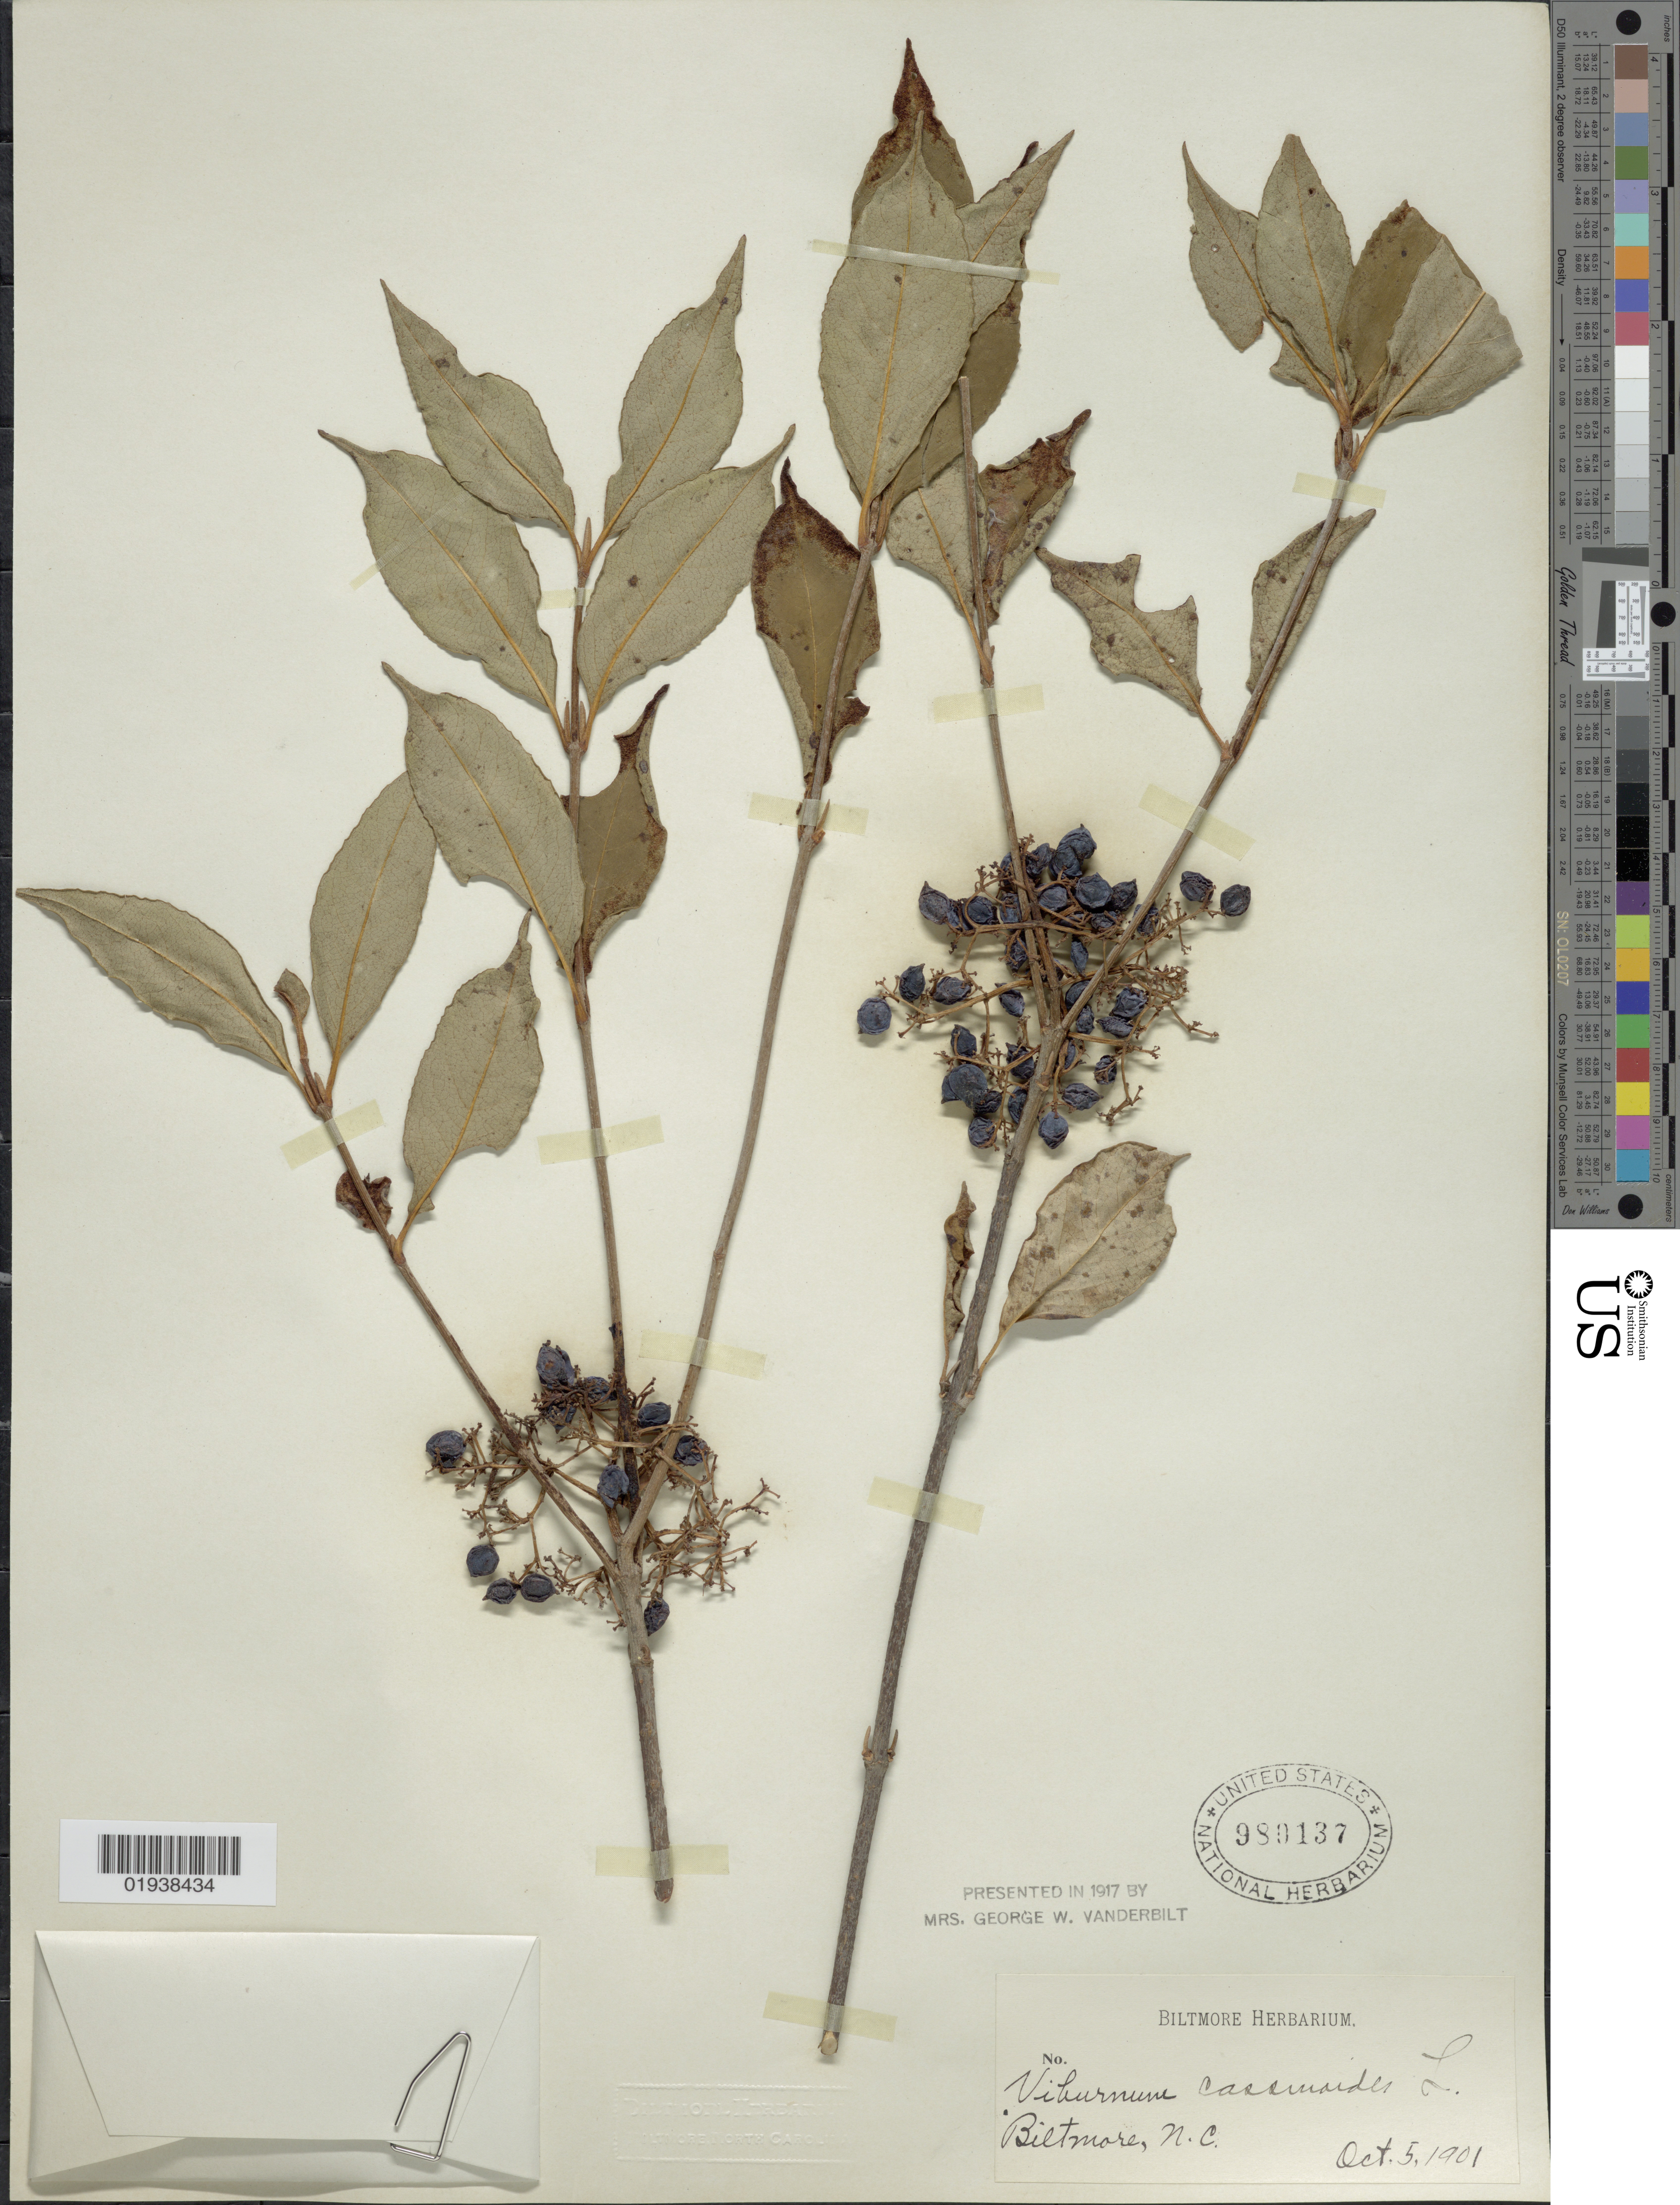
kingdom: Plantae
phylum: Tracheophyta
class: Magnoliopsida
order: Dipsacales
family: Viburnaceae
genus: Viburnum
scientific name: Viburnum cassinoides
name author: L.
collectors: ex herb. Biltmore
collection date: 1901-10-05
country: United States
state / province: North Carolina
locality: Biltmore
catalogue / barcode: US 980137